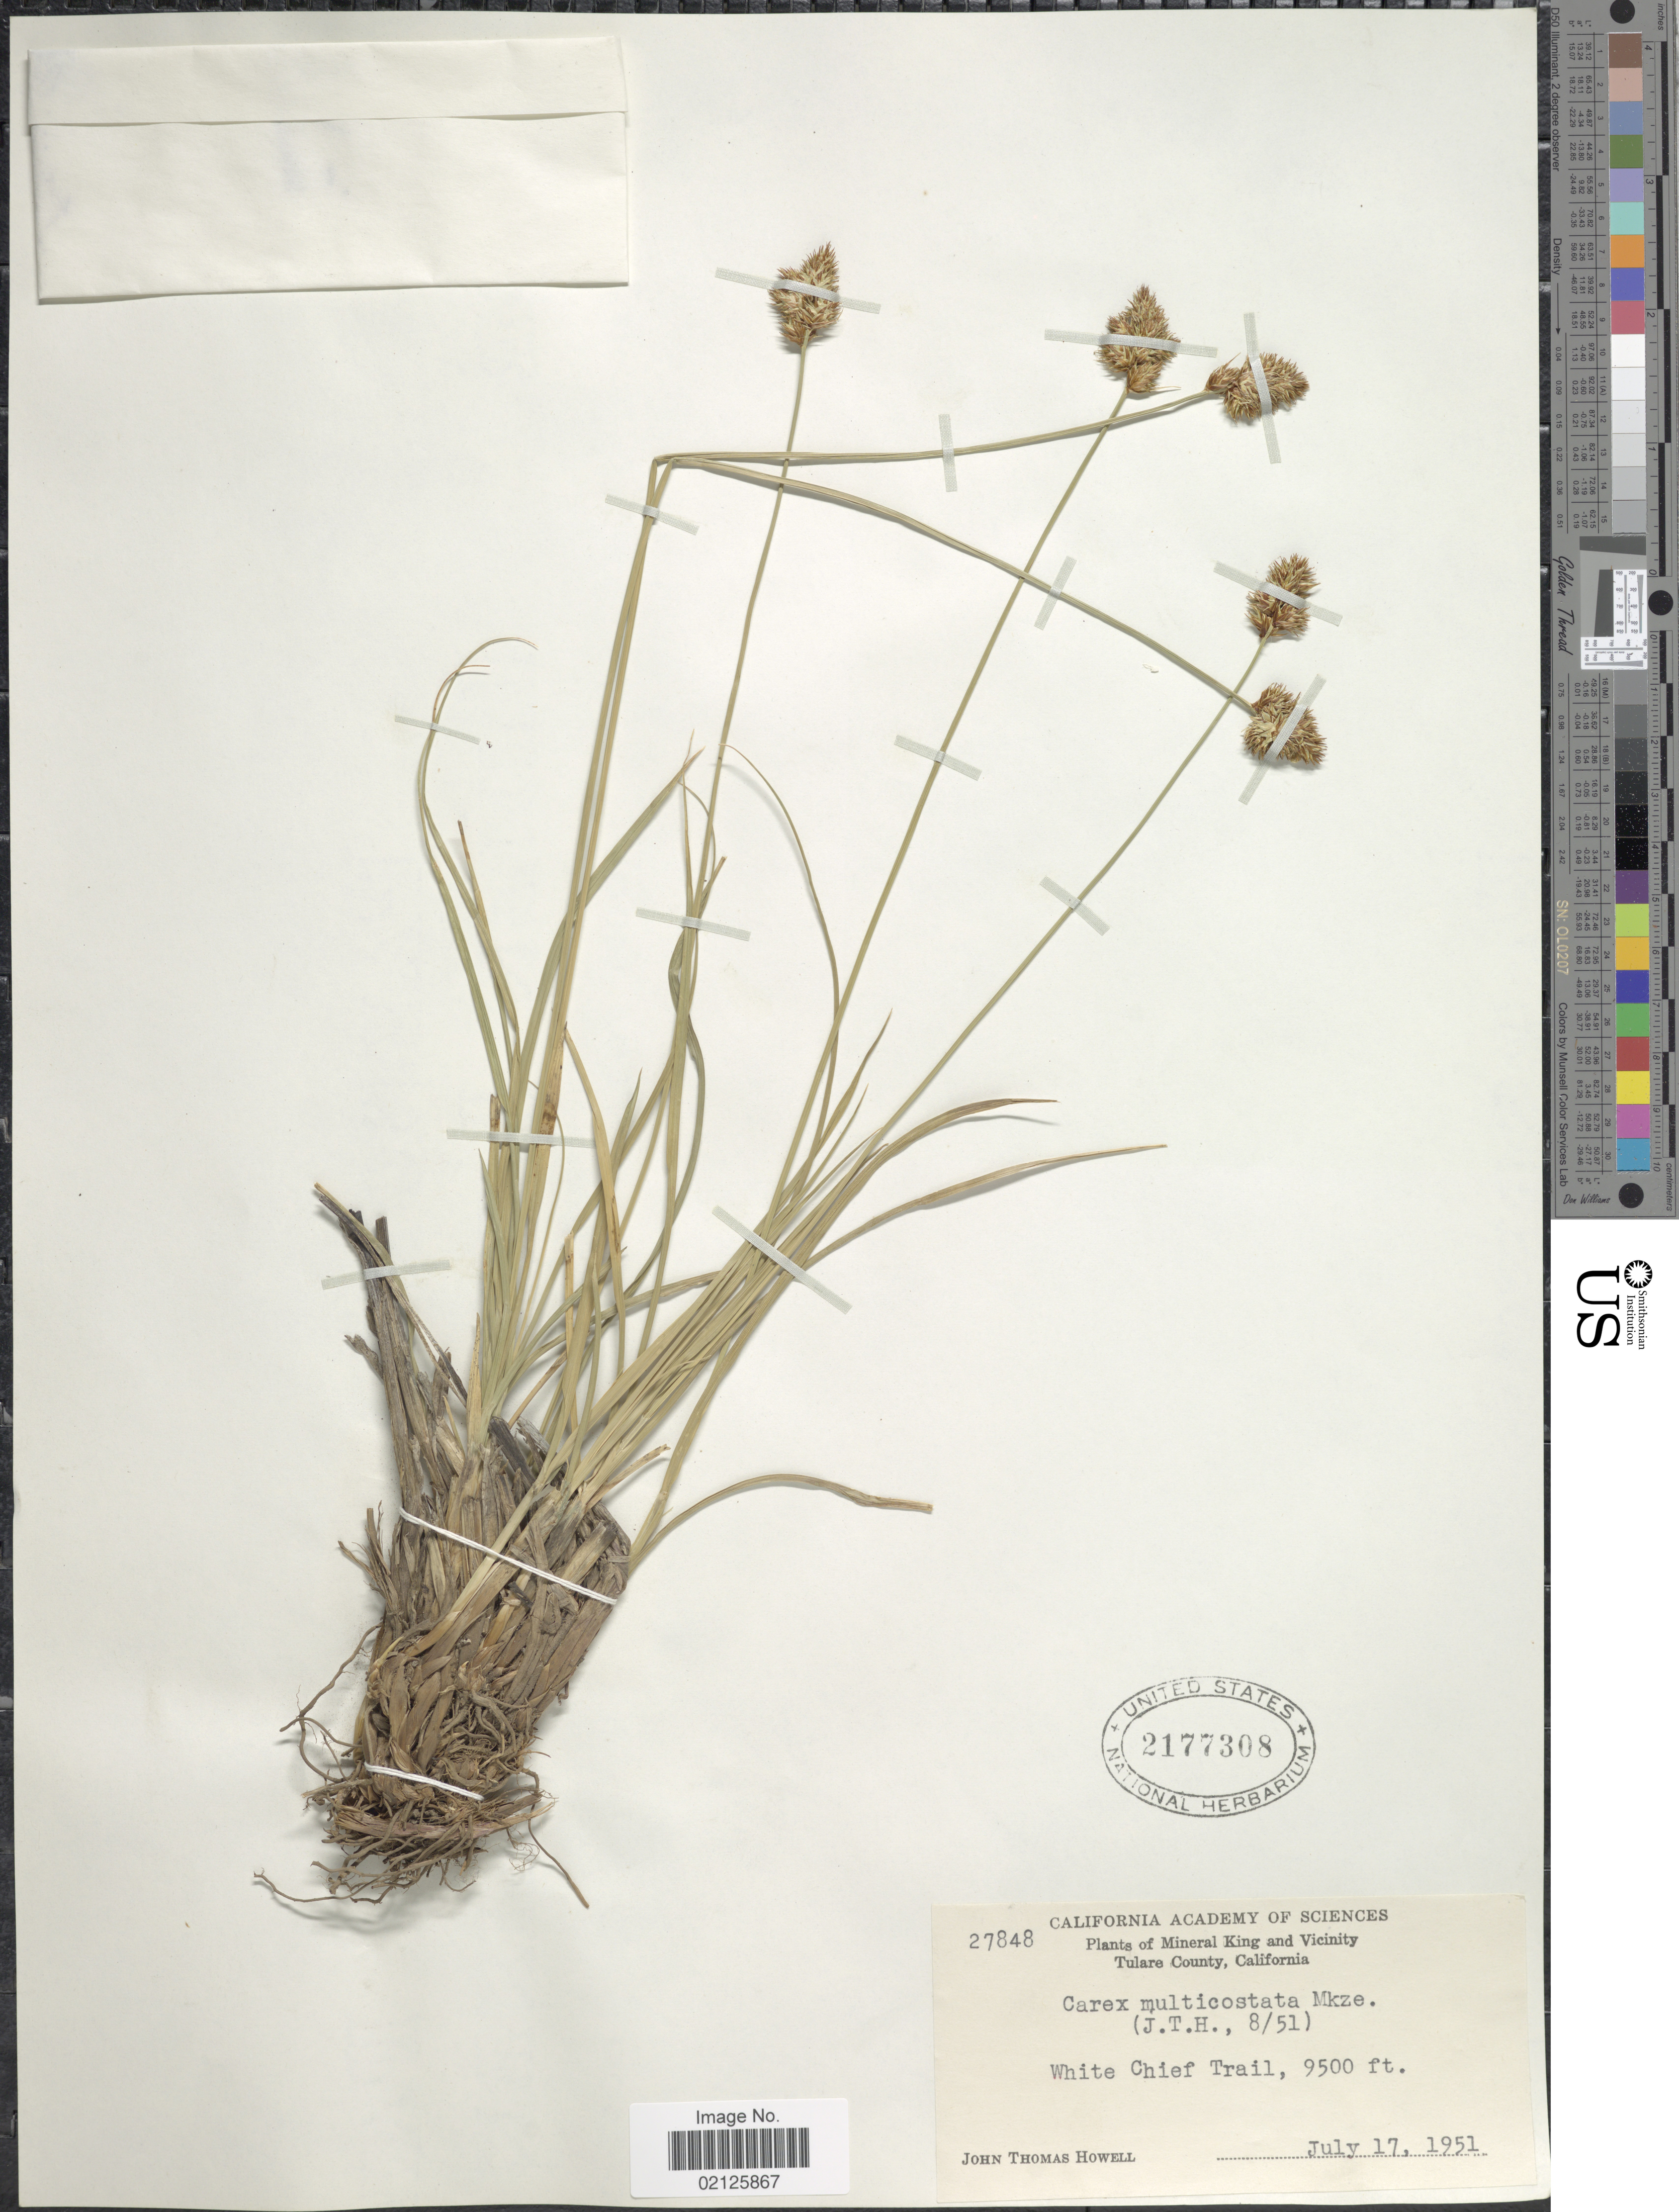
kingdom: Plantae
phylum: Tracheophyta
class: Liliopsida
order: Poales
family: Cyperaceae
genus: Carex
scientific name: Carex multicostata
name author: Mack.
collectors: J. T. Howell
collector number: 27848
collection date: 1951-07-17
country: United States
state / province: California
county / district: Tulare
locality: Mineral King and Vicinity, Tulare County, White Chief Trail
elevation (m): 2896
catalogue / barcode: US 2177308